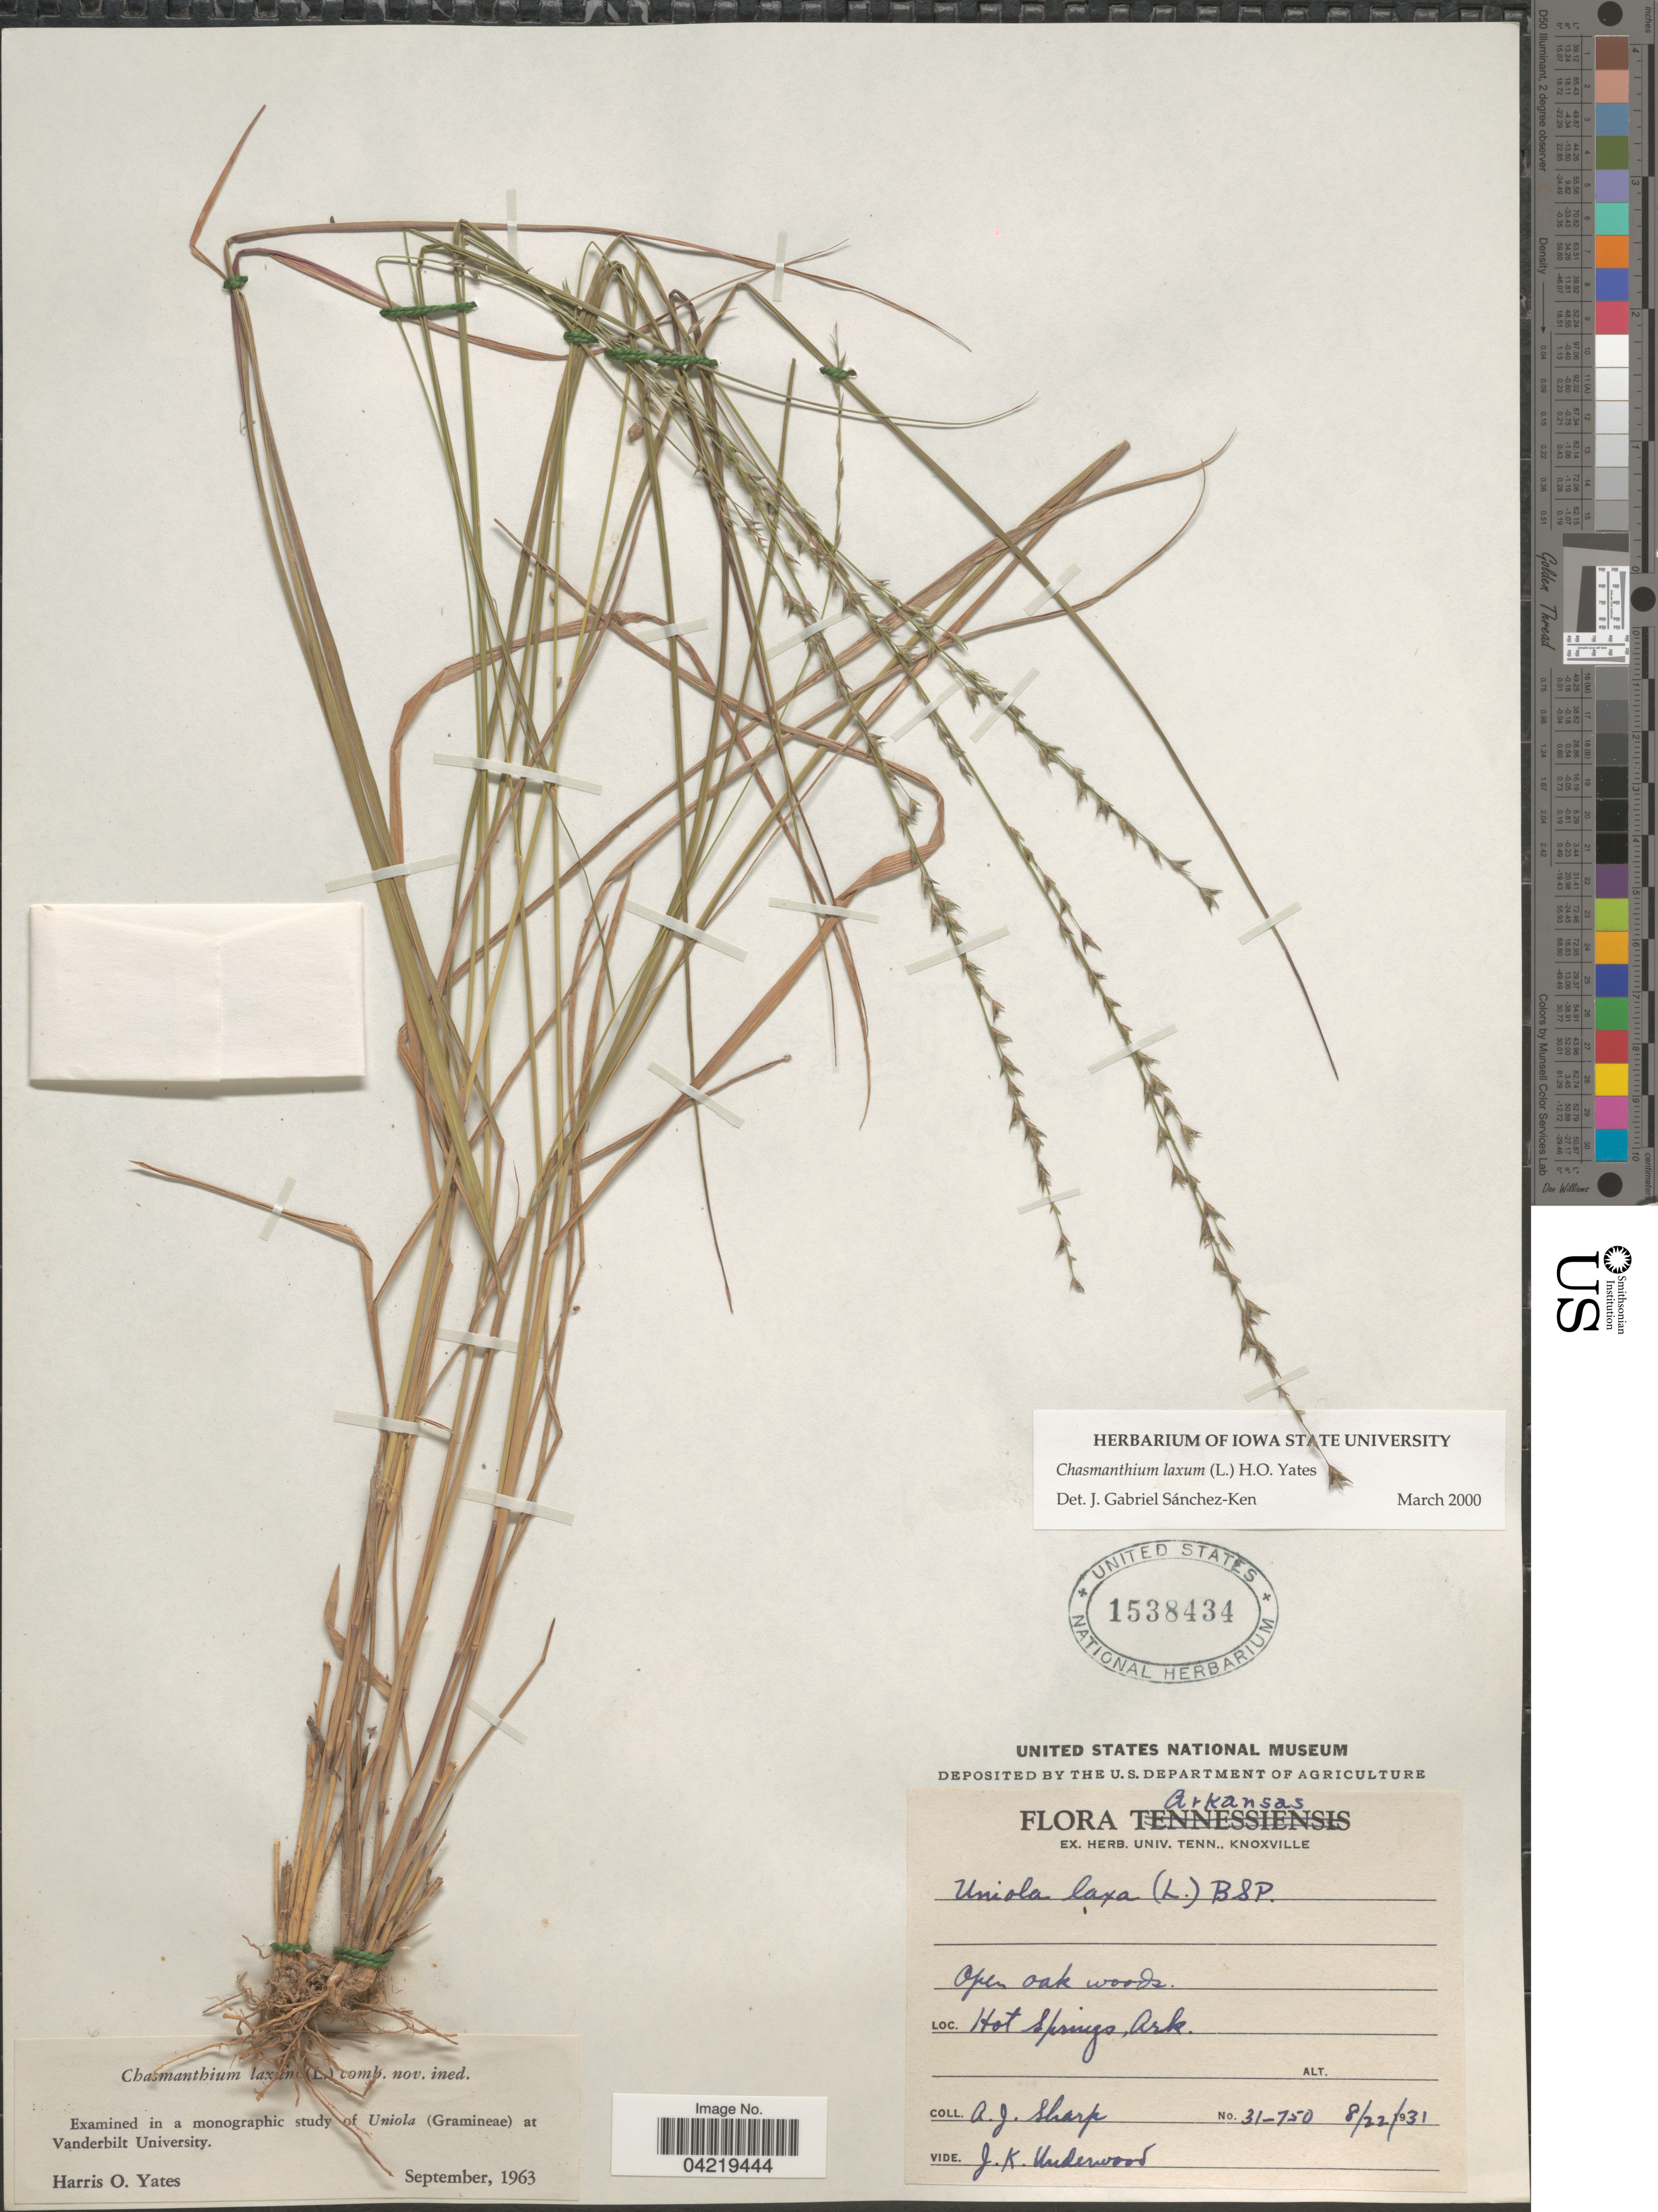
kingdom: Plantae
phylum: Tracheophyta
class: Liliopsida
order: Poales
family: Poaceae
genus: Chasmanthium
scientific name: Chasmanthium laxum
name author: (L.) H.O. Yates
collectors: A. J. Sharp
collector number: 31-750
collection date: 1931-08-22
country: United States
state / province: Arkansas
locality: Hot Springs.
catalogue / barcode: US 1538434